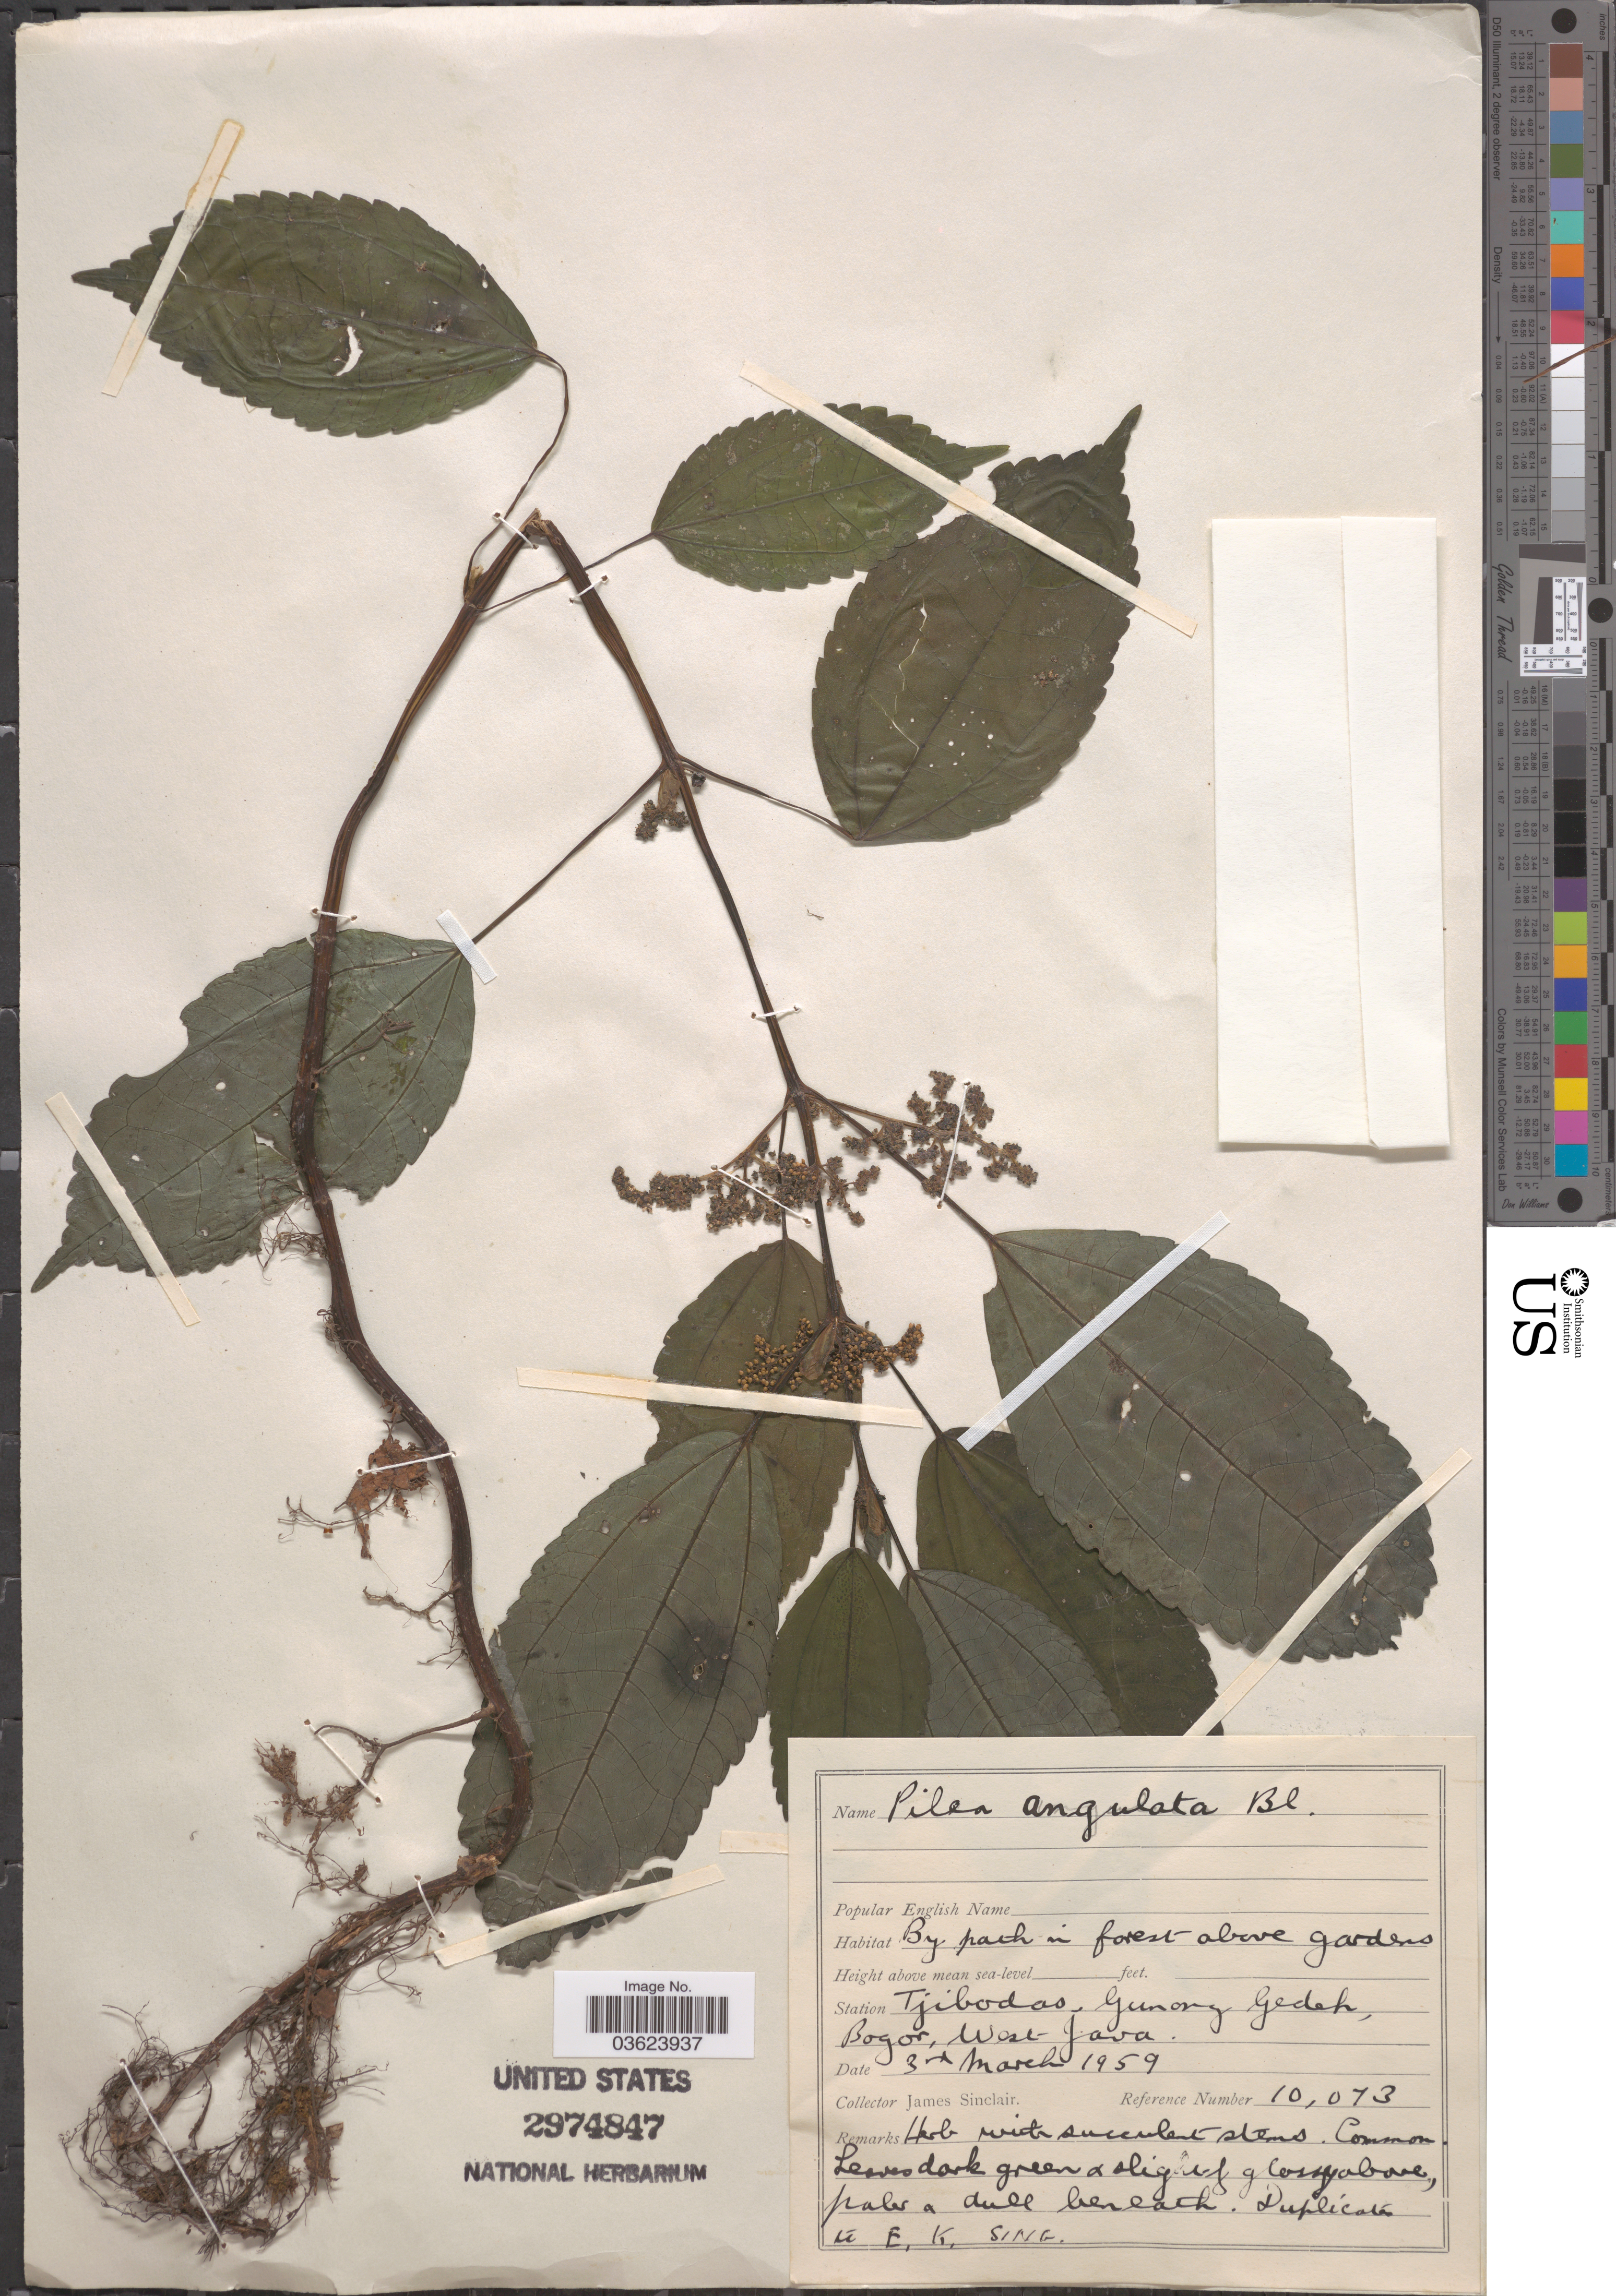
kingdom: Plantae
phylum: Tracheophyta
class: Magnoliopsida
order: Rosales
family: Urticaceae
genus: Pilea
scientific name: Pilea angulata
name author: Blume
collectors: J. Sinclair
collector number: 10073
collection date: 1959-03-03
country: Indonesia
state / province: Java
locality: Station Tjibodas, Gunong Gedeh, Bogor, West Java.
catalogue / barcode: US 2974847